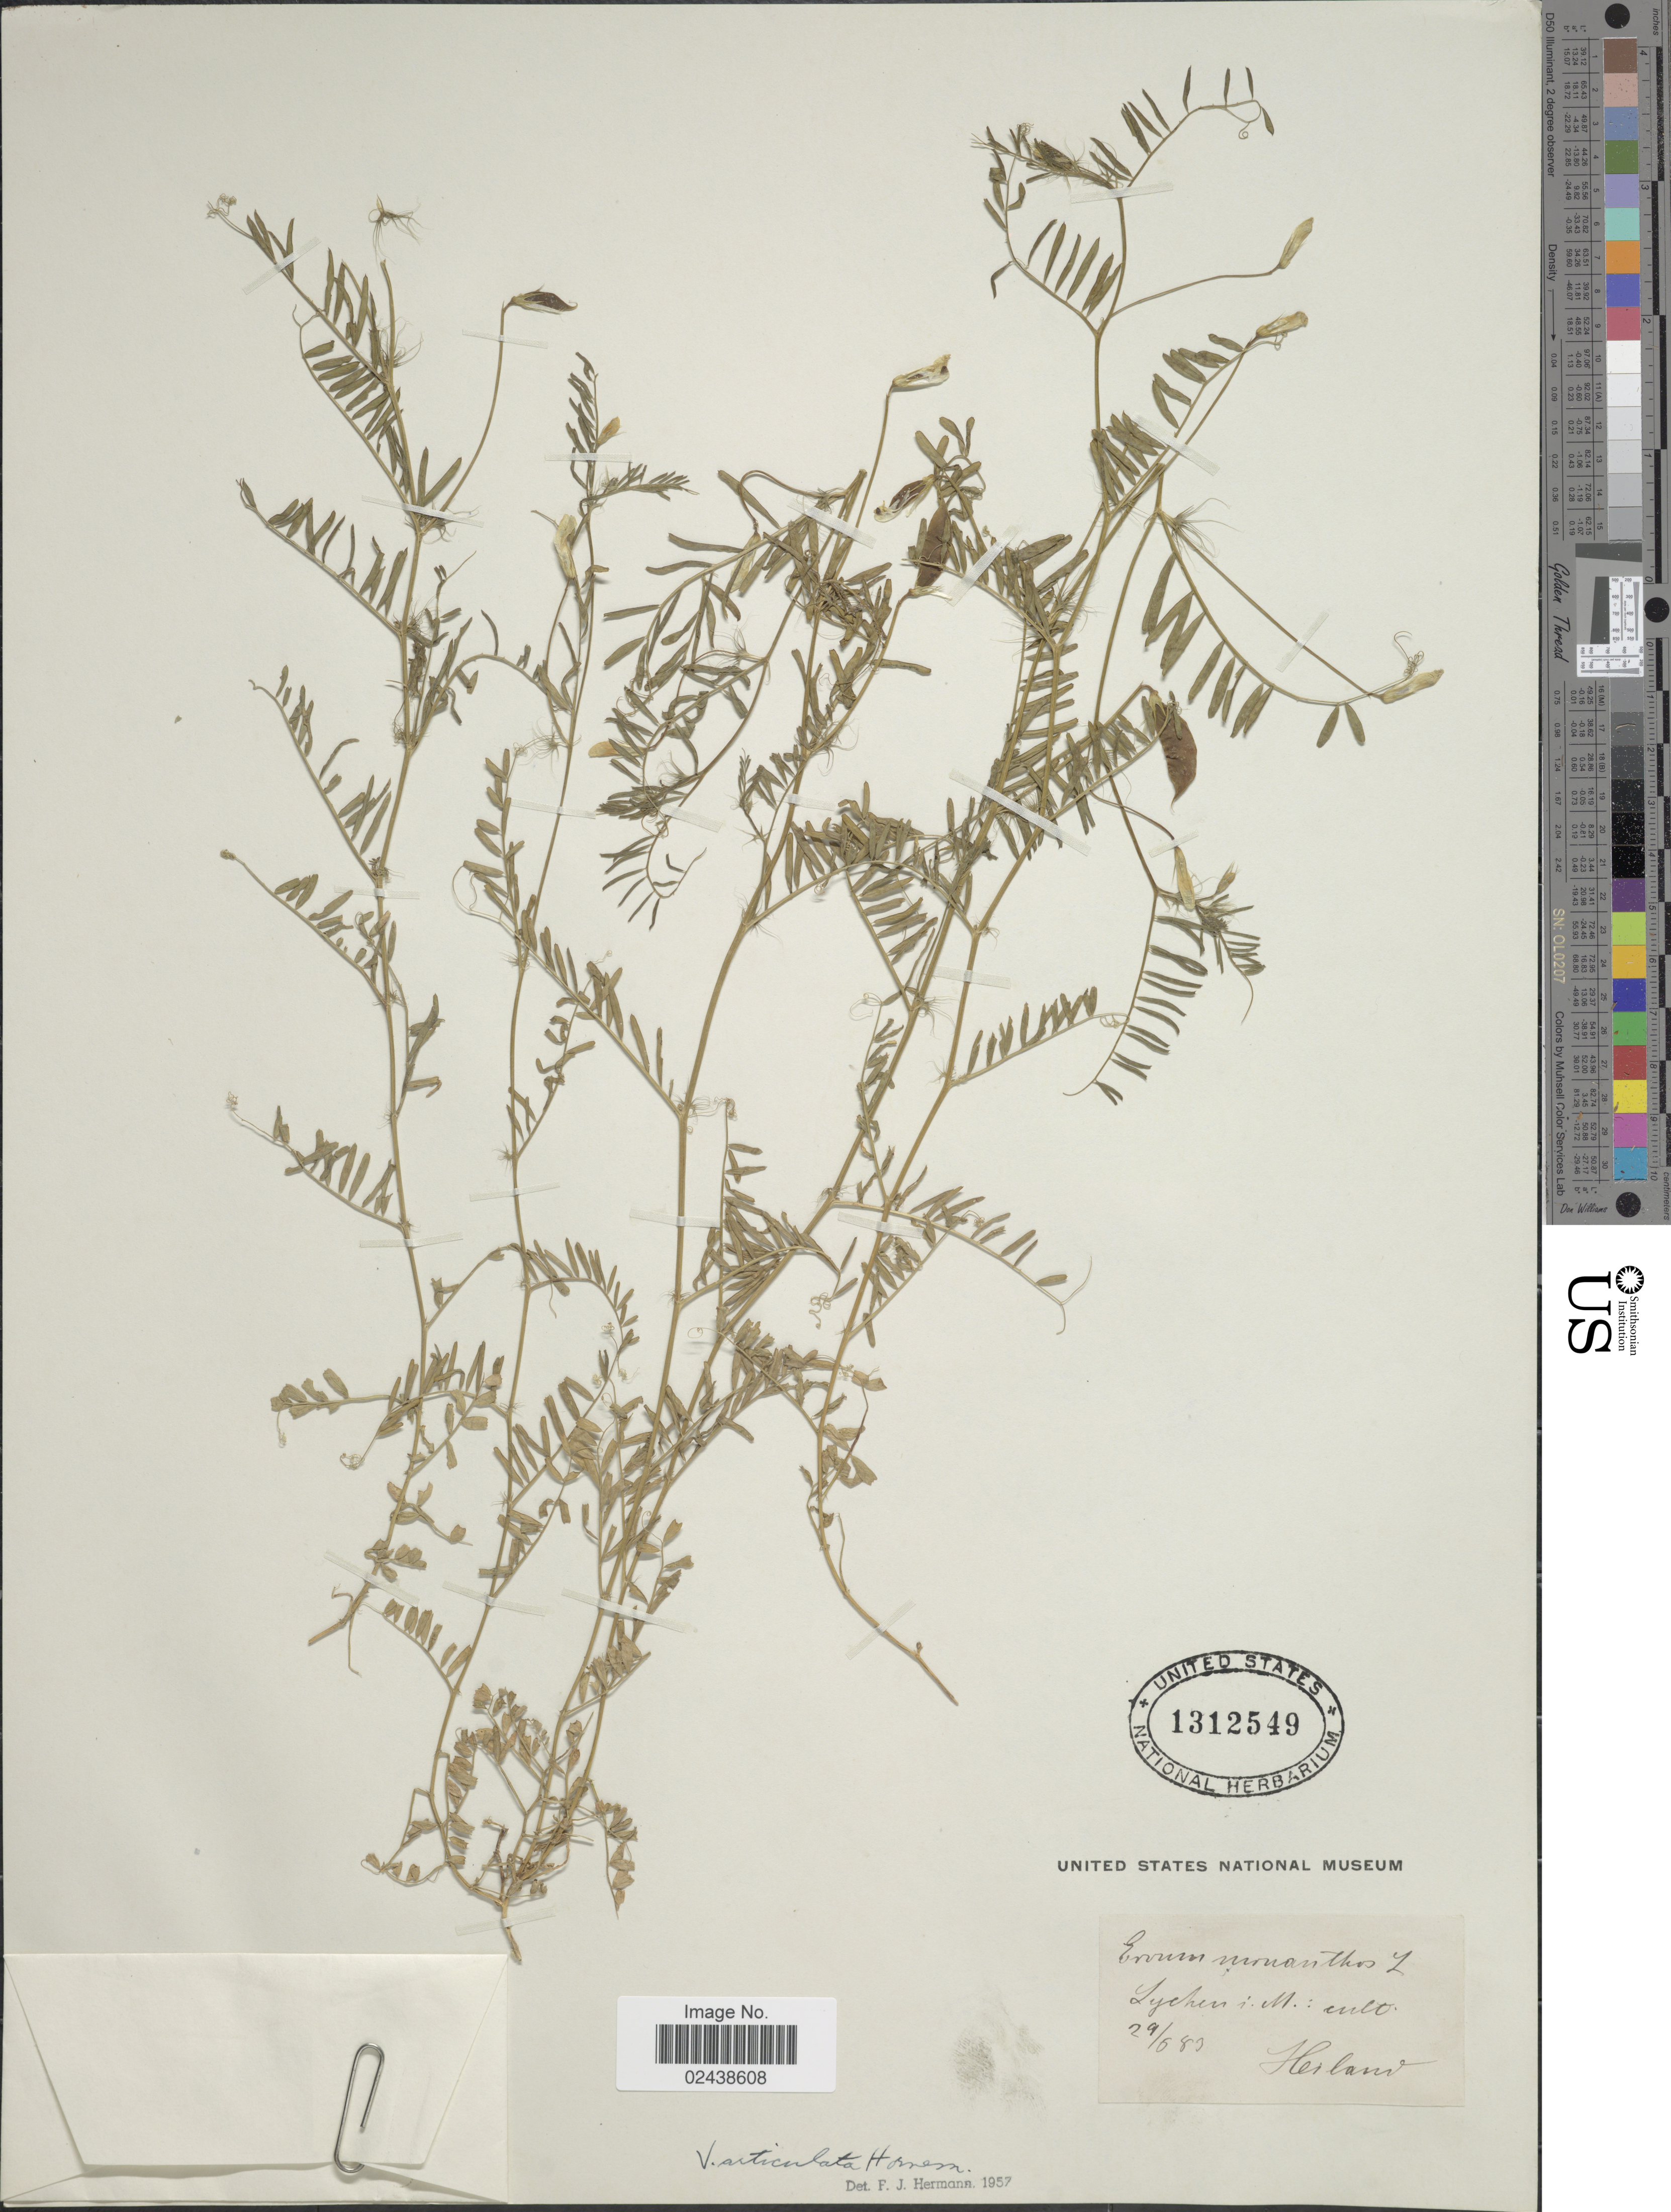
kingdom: Plantae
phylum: Tracheophyta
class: Magnoliopsida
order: Fabales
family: Fabaceae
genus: Vicia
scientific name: Vicia articulata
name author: Hornem.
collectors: -. Heiland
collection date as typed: Transcribed d/m/y: 29/6/83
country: Germany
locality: Lychen i. M.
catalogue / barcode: US 1312549